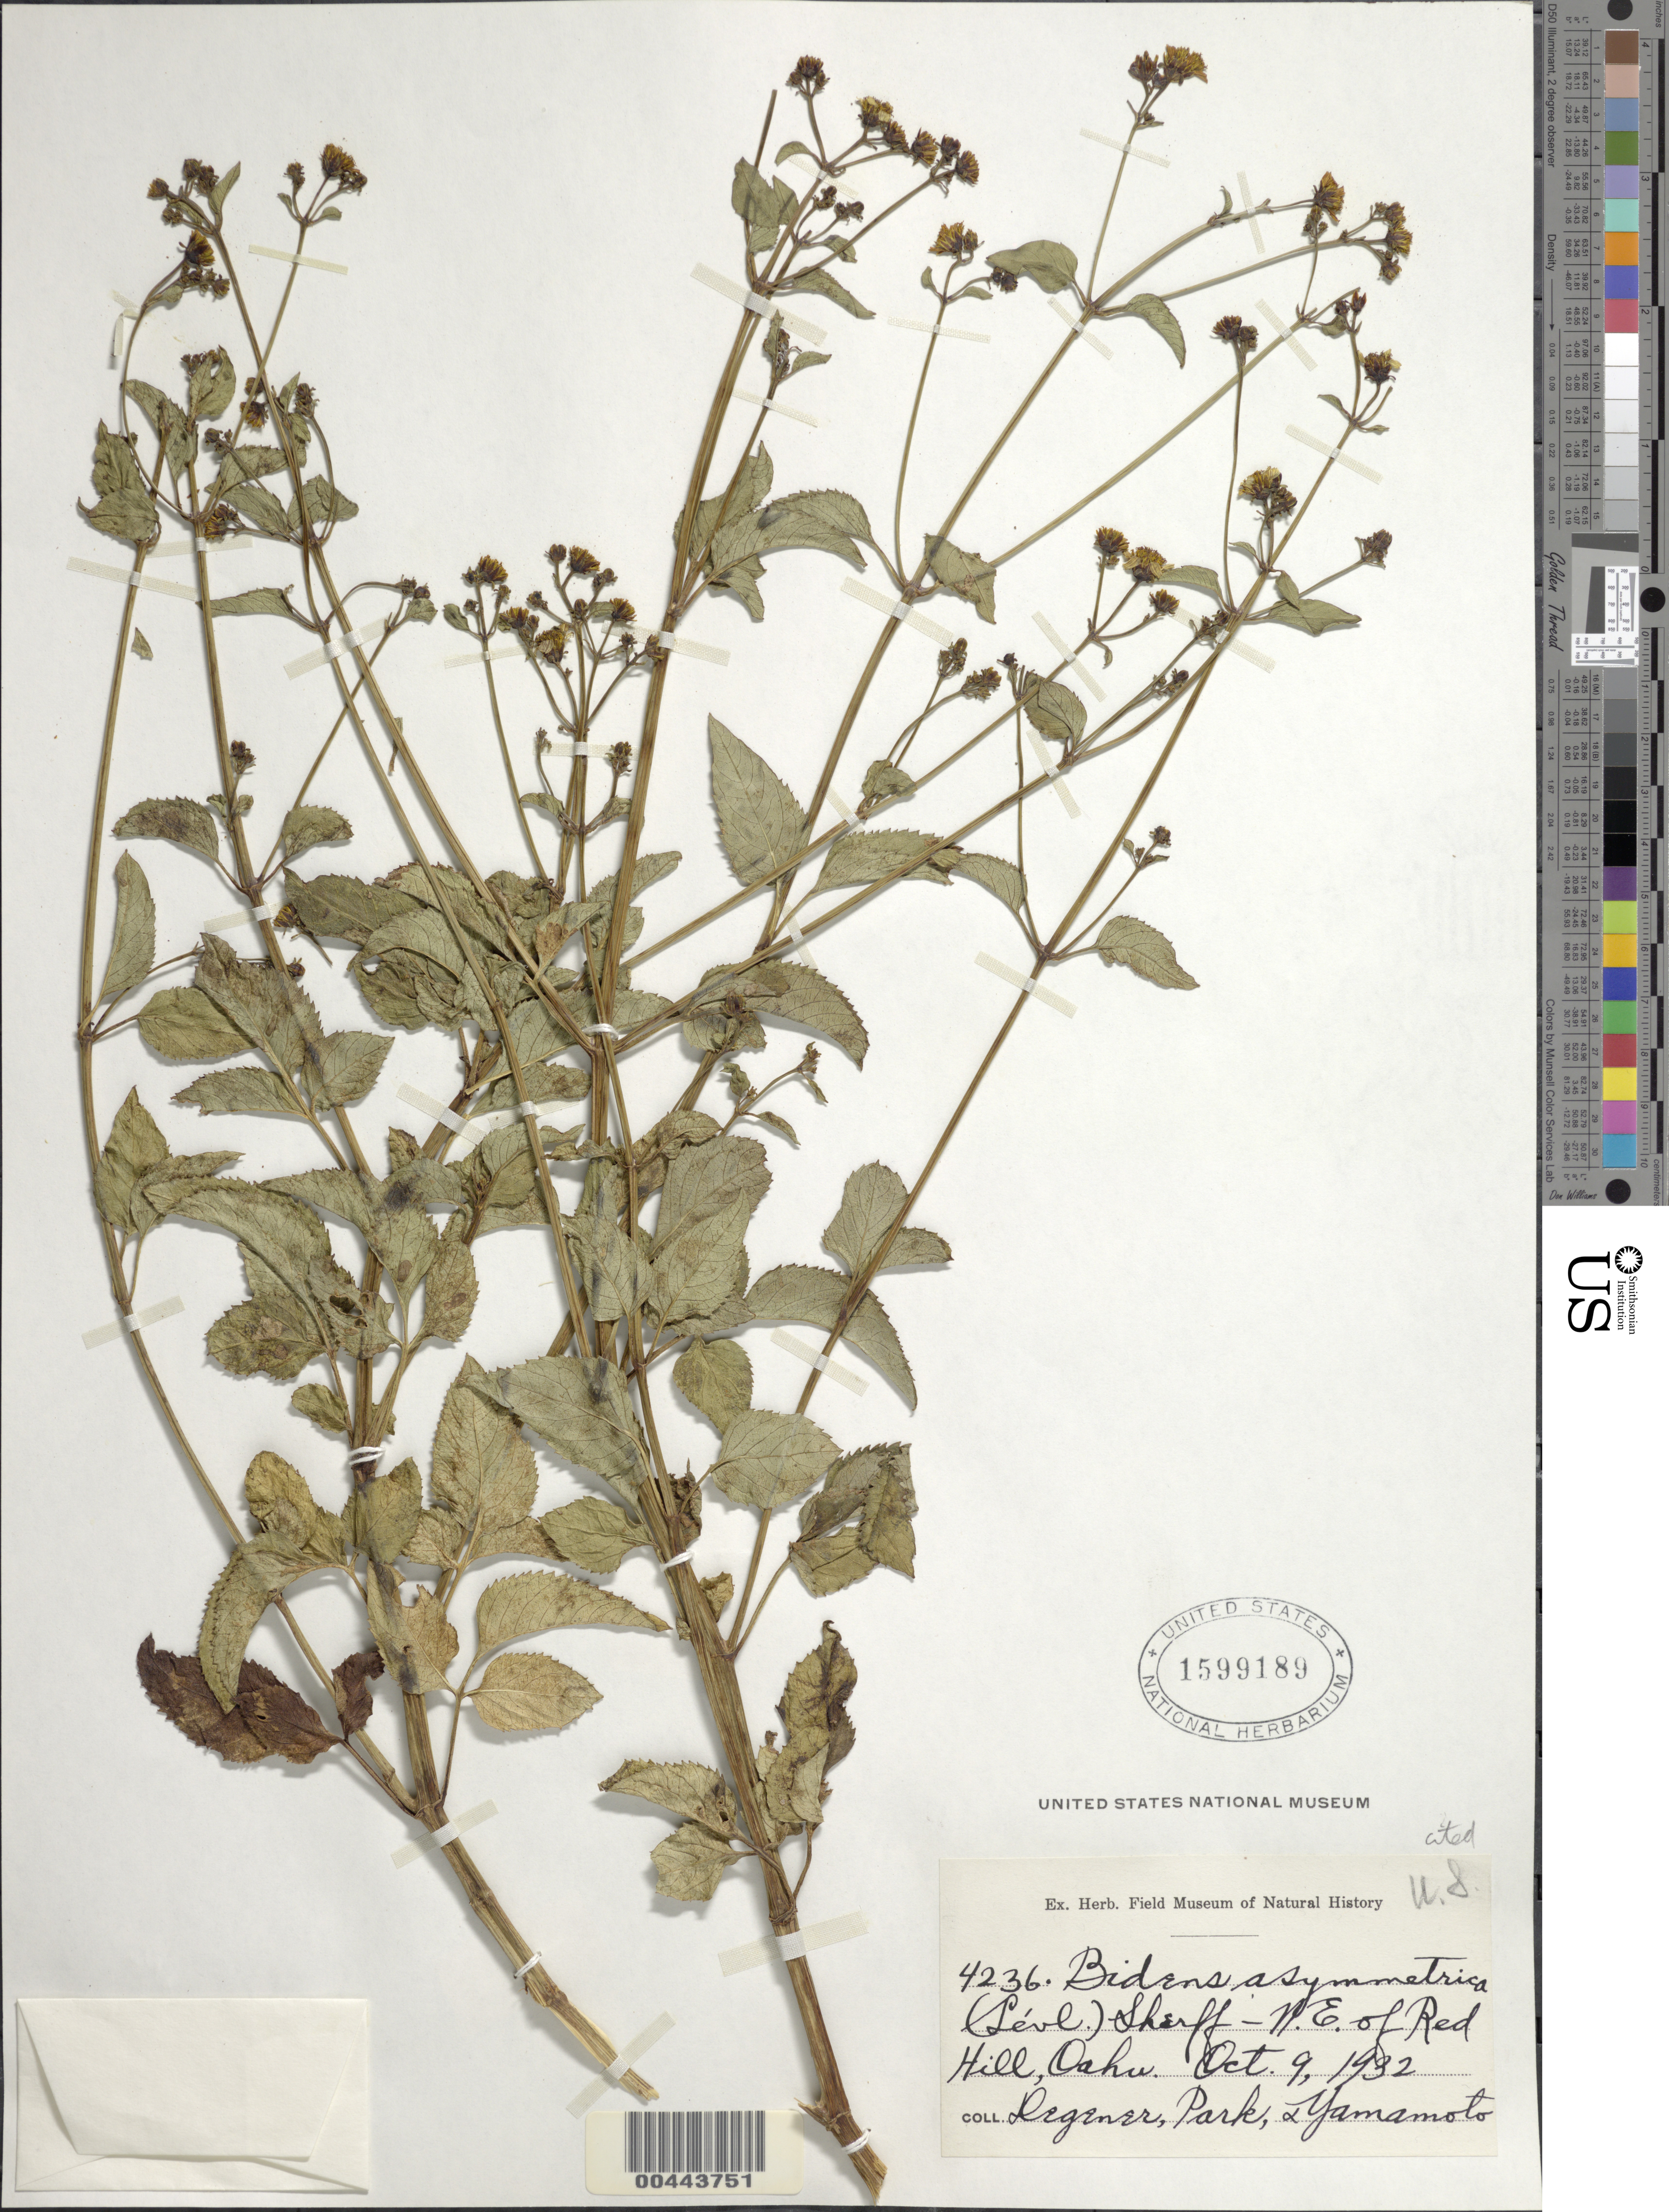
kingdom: Plantae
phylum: Tracheophyta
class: Magnoliopsida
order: Asterales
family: Asteraceae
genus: Bidens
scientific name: Bidens asymmetrica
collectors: O. Degener, Park & Y. Yamamoto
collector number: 4236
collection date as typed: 9 Oct 1932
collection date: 1932-10-09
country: United States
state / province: Hawaii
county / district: Honolulu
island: Oahu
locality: NE of Red Hill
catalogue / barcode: US 1599189